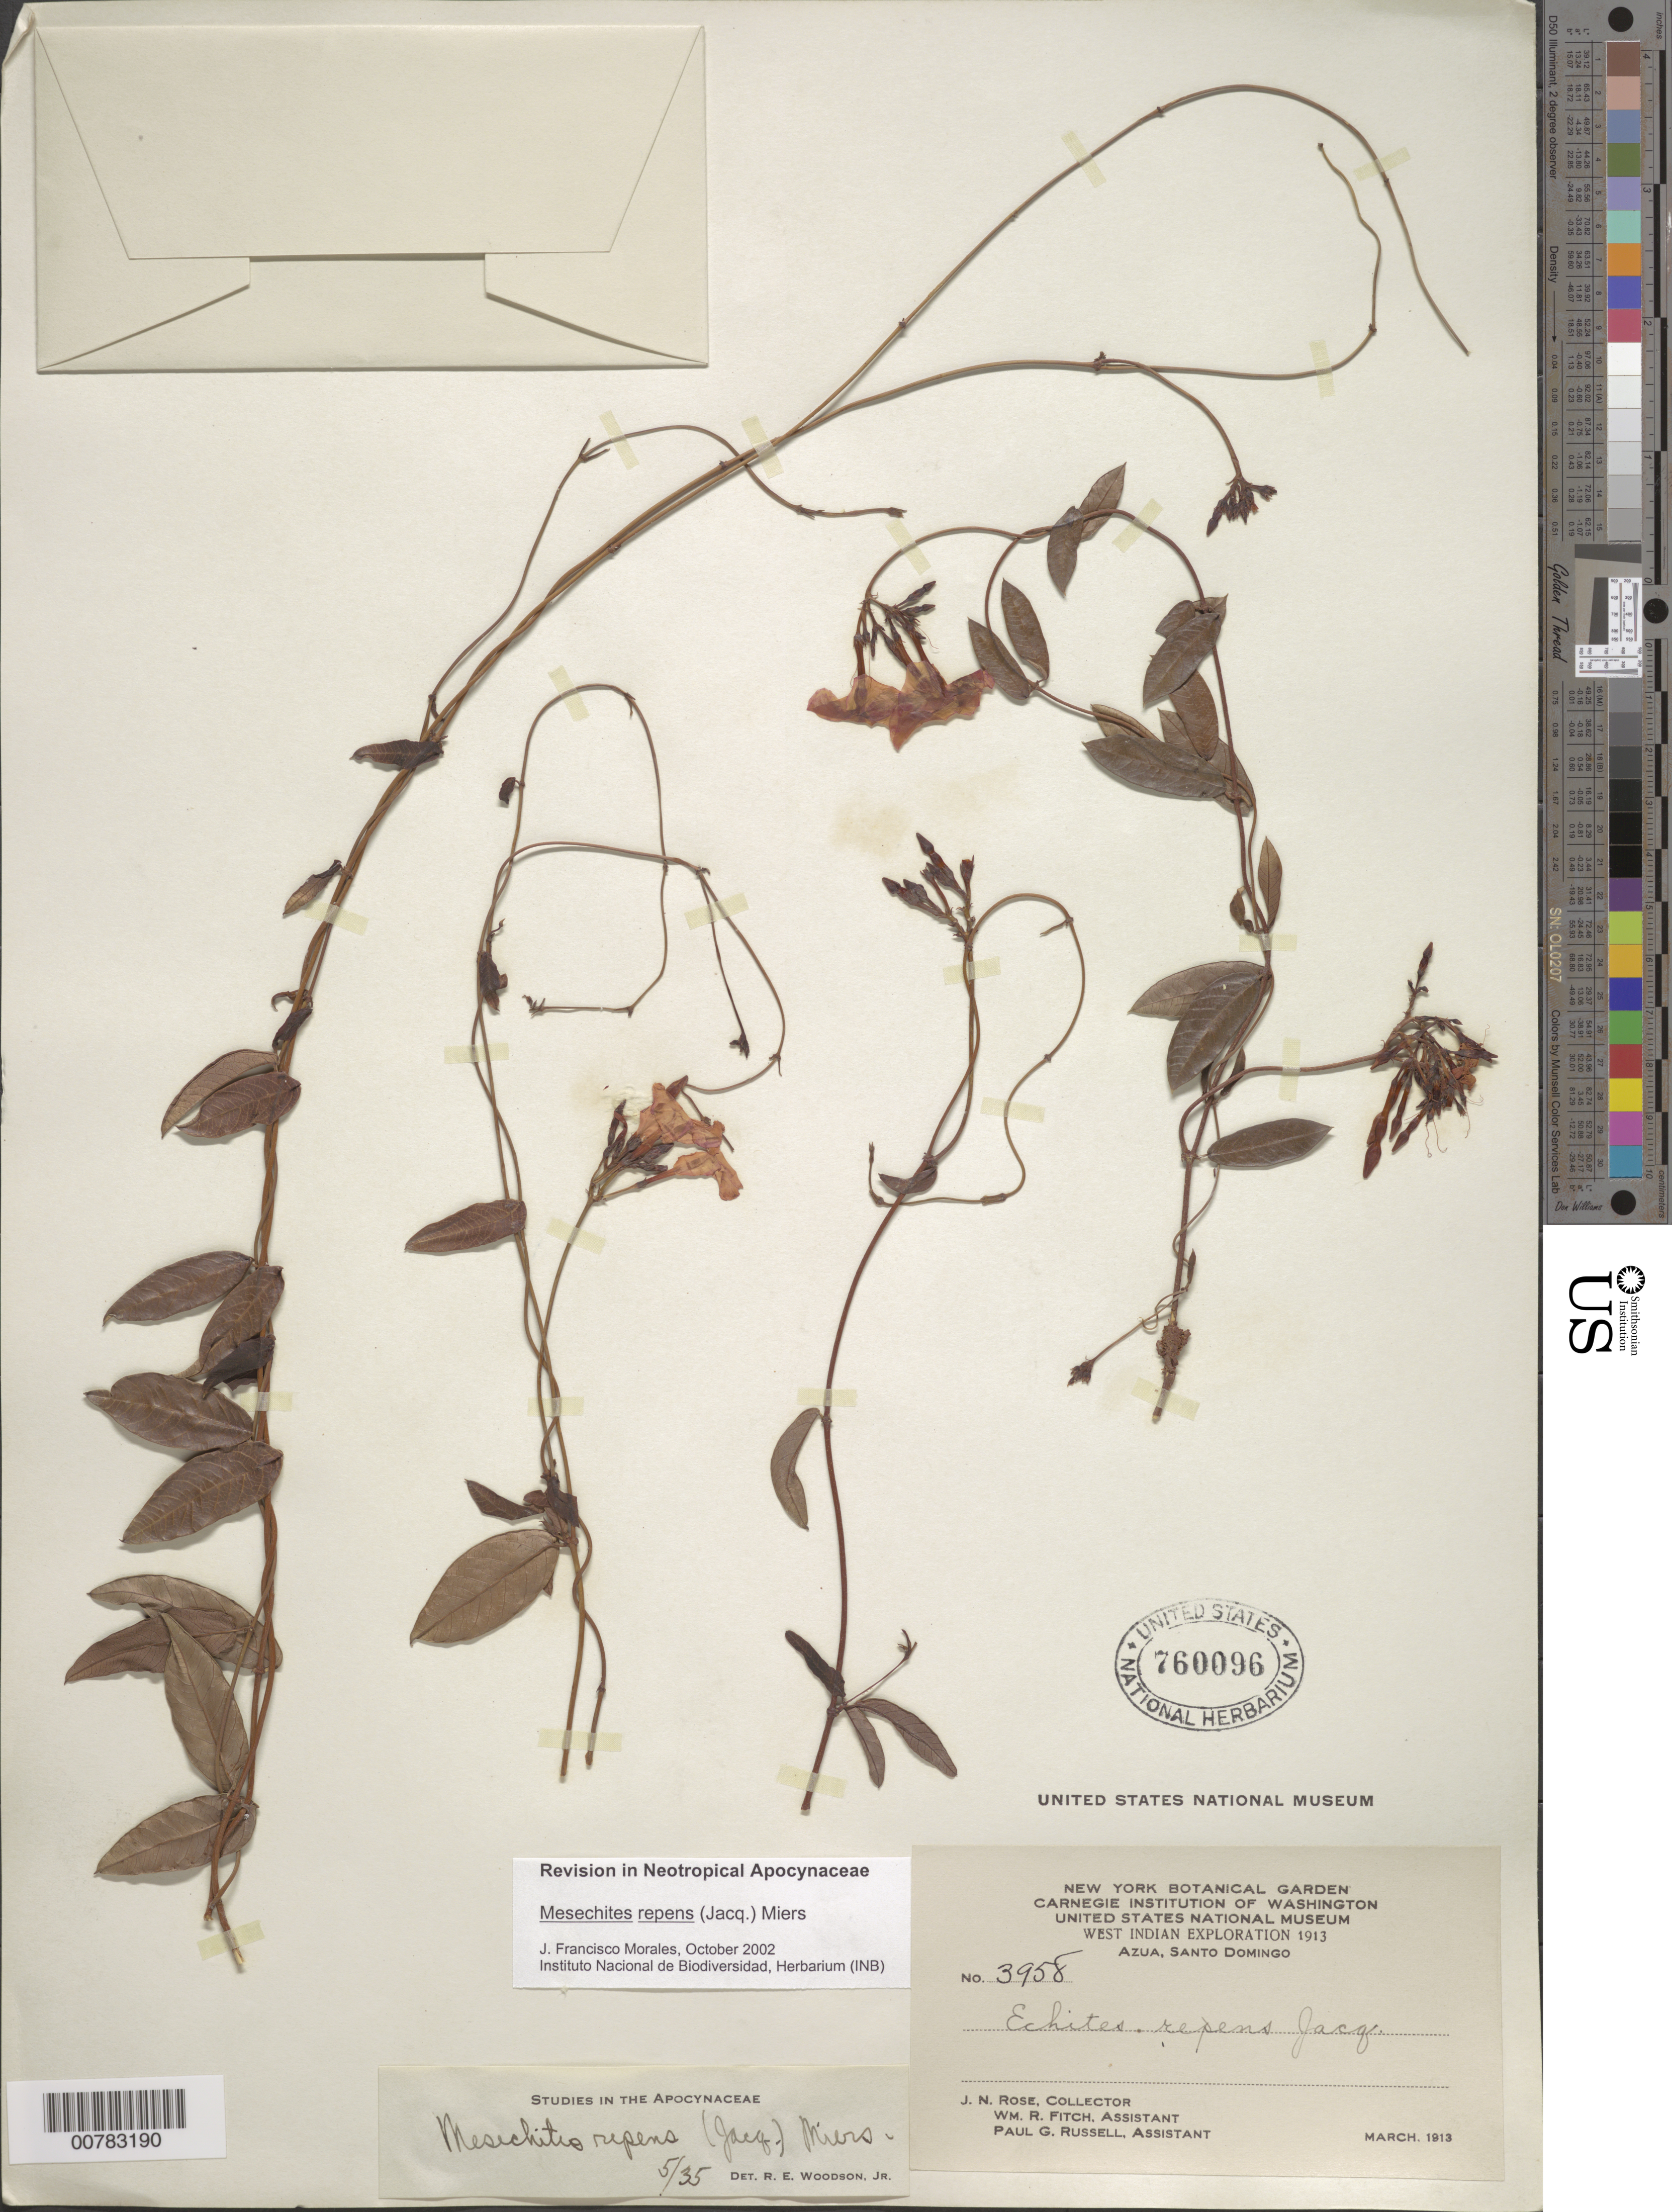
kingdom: Plantae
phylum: Tracheophyta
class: Magnoliopsida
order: Gentianales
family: Apocynaceae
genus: Mesechites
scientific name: Mesechites repens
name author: (Jacq.) Miers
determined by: Morales, J. F.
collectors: J. N. Rose, W. R. Fitch & P. G. Russell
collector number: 3958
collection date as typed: Mar 1913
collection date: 1913-03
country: Dominican Republic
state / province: Azua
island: Hispaniola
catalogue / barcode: US 760096